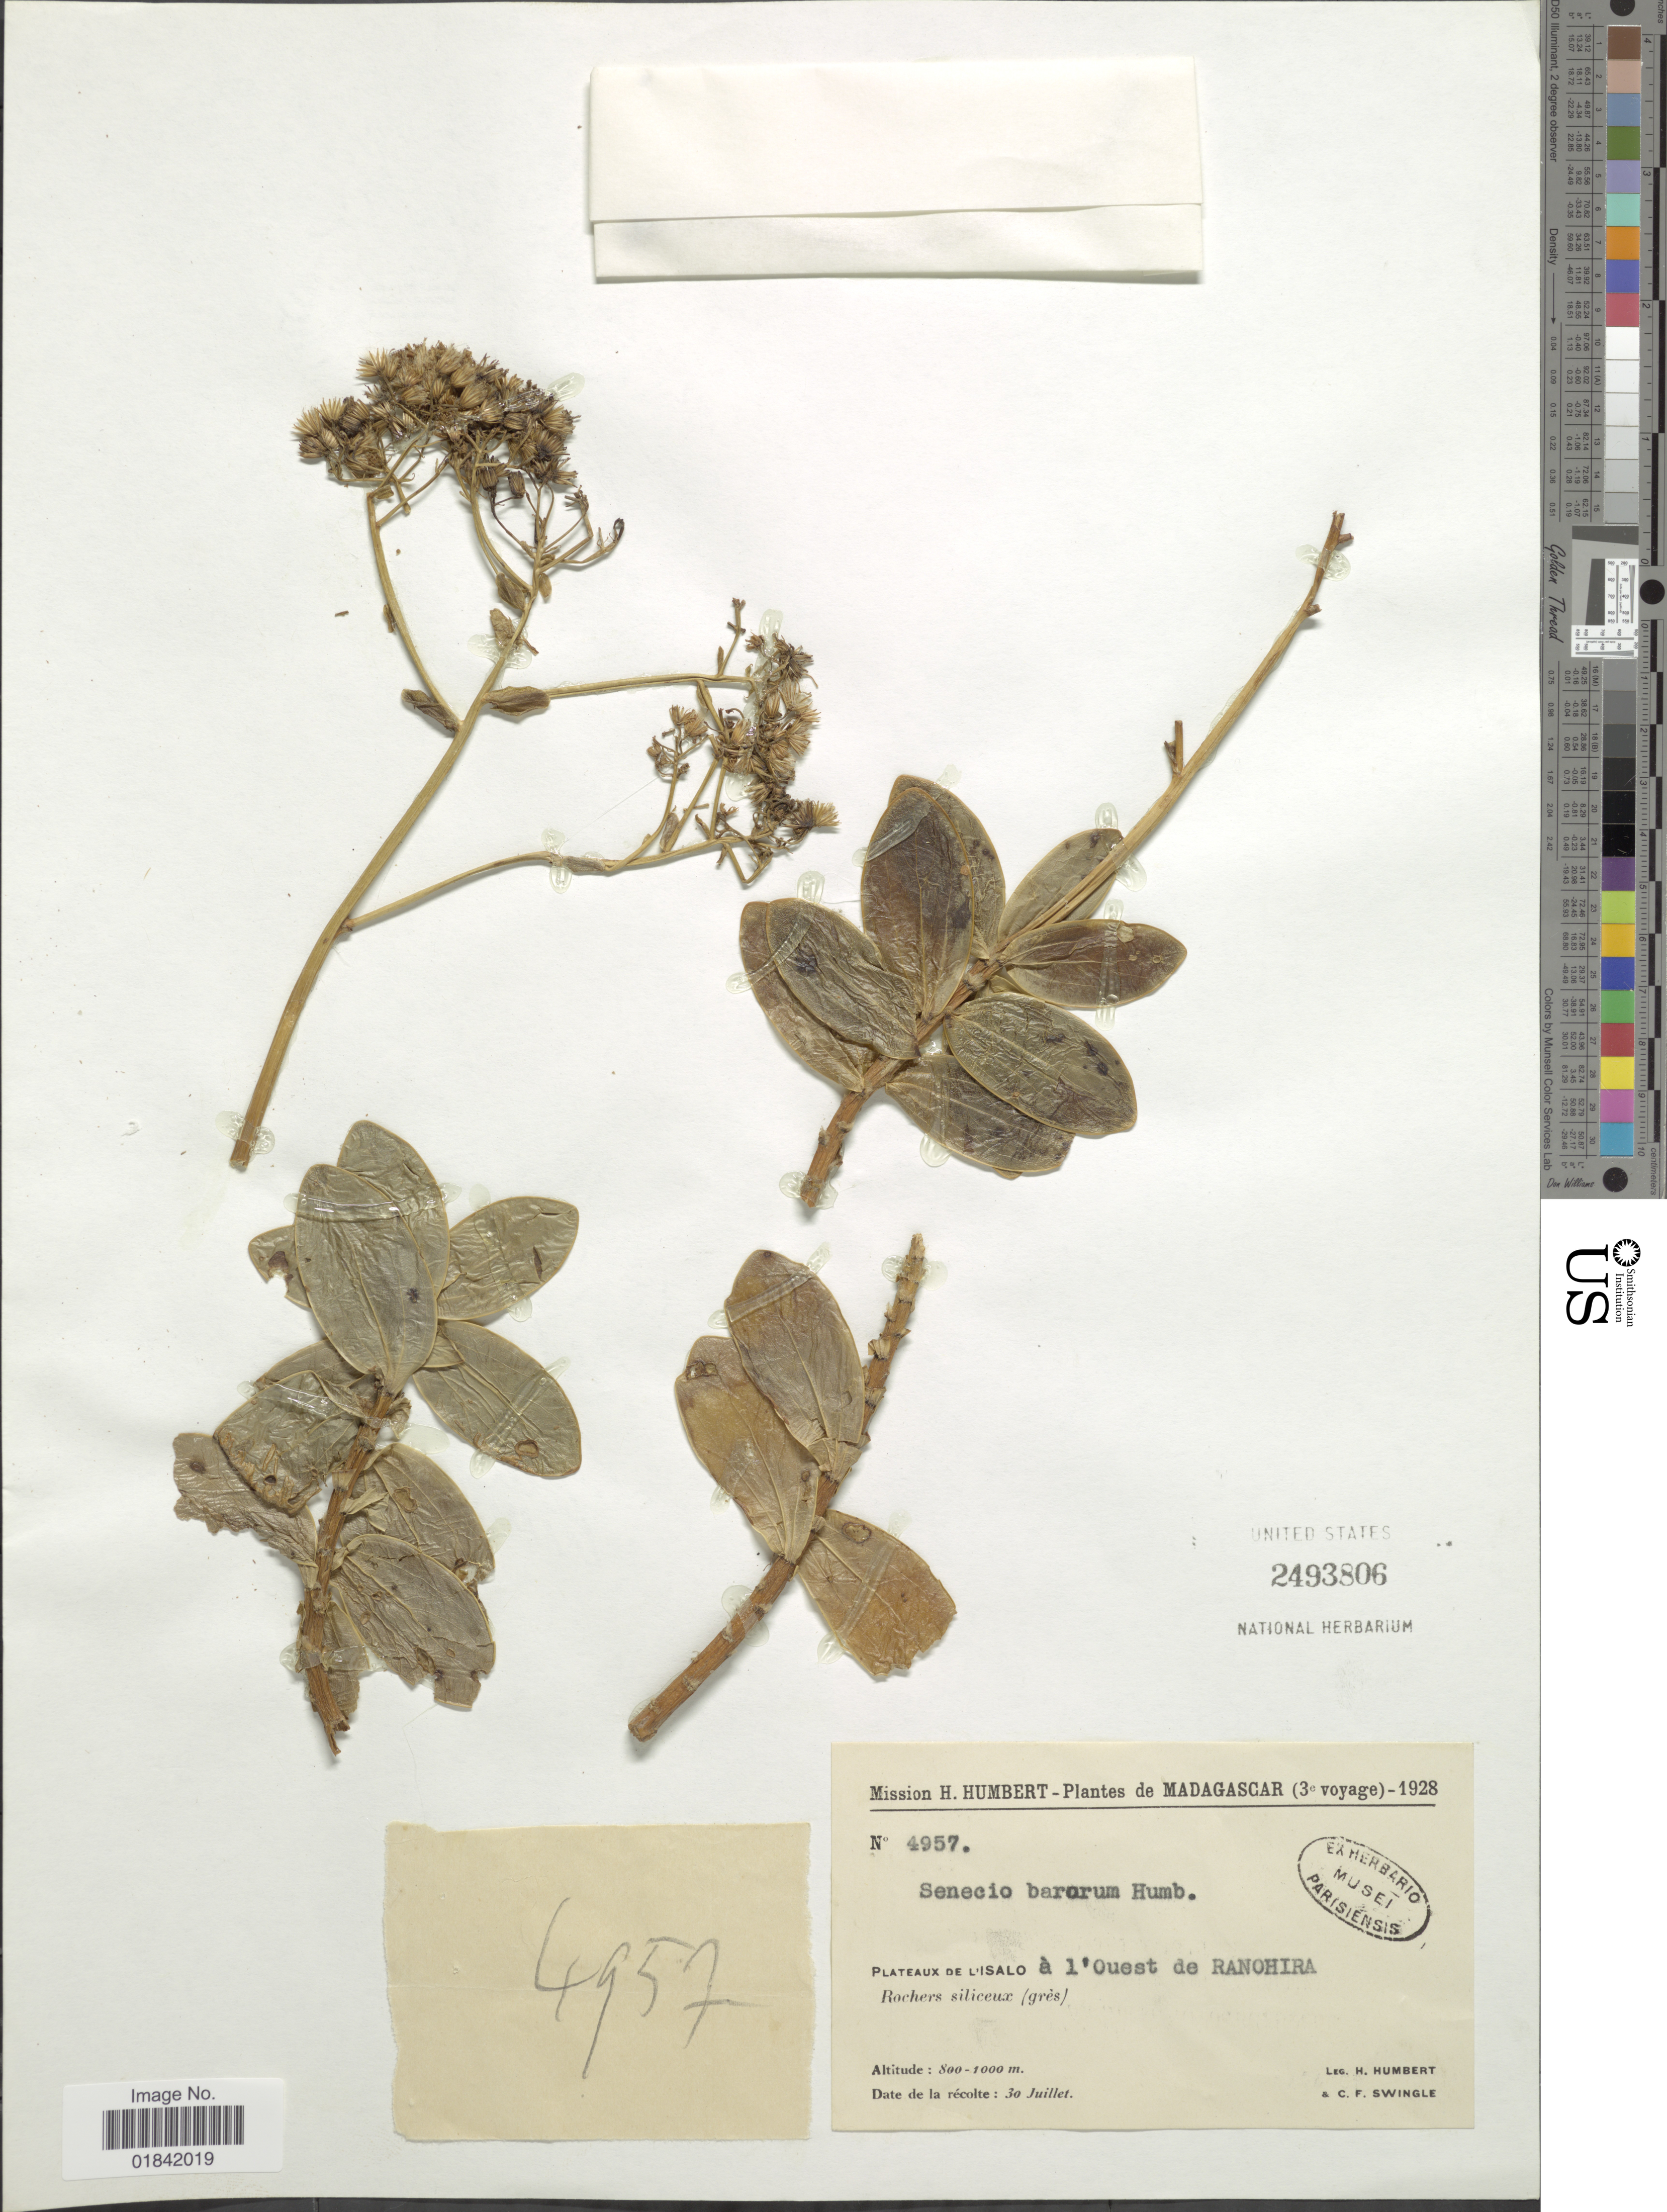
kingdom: Plantae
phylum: Tracheophyta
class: Magnoliopsida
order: Asterales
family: Asteraceae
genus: Senecio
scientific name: Senecio barorum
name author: Humb.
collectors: H. Humbert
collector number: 4957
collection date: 1928-07-30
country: Madagascar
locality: Plateaux de L'Isalo a l'Ouest de Ranohira, rochers siliceux (gres)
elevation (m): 800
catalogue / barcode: US 2493806